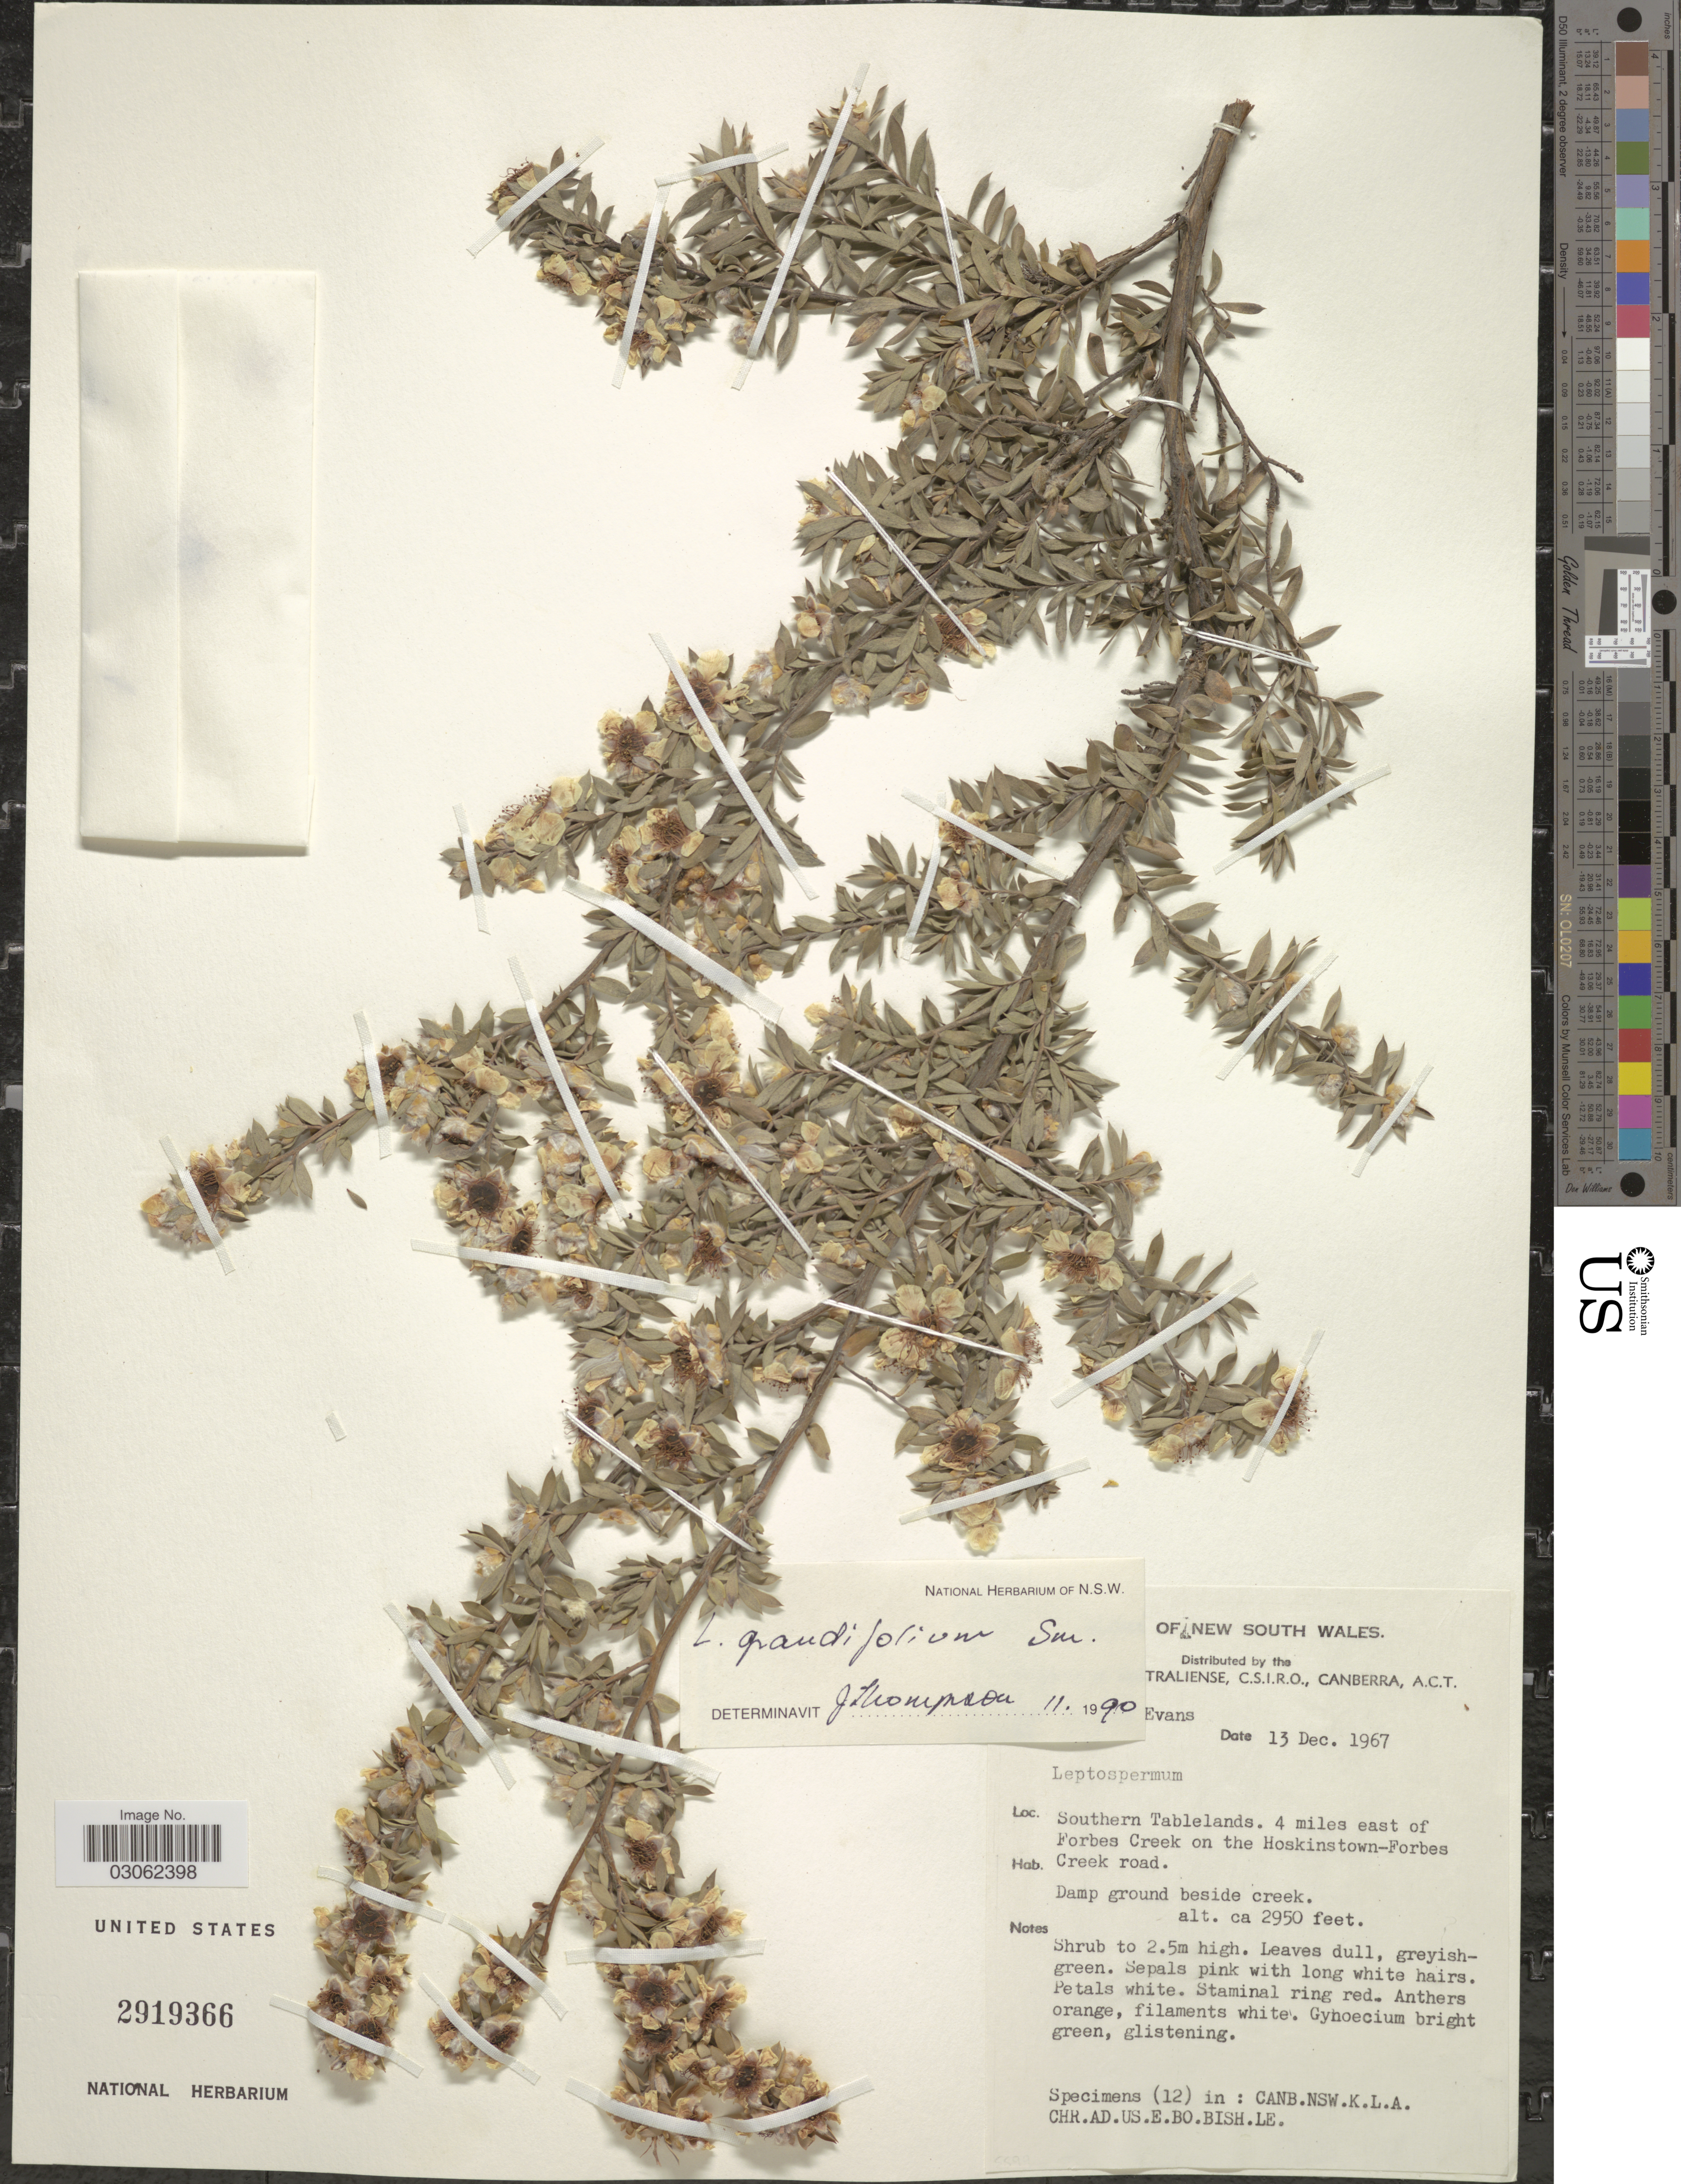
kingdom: Plantae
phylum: Tracheophyta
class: Magnoliopsida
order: Myrtales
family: Myrtaceae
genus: Leptospermum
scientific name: Leptospermum grandifolium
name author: Sm.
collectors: M. Evans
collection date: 1967-12-13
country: Australia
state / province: New South Wales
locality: Southern Tablelands. 4 miles east of Forbes Creek on the Hoskinstown-Forbes Creek road. Damp ground beside creek.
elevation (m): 899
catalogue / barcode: US 2919366